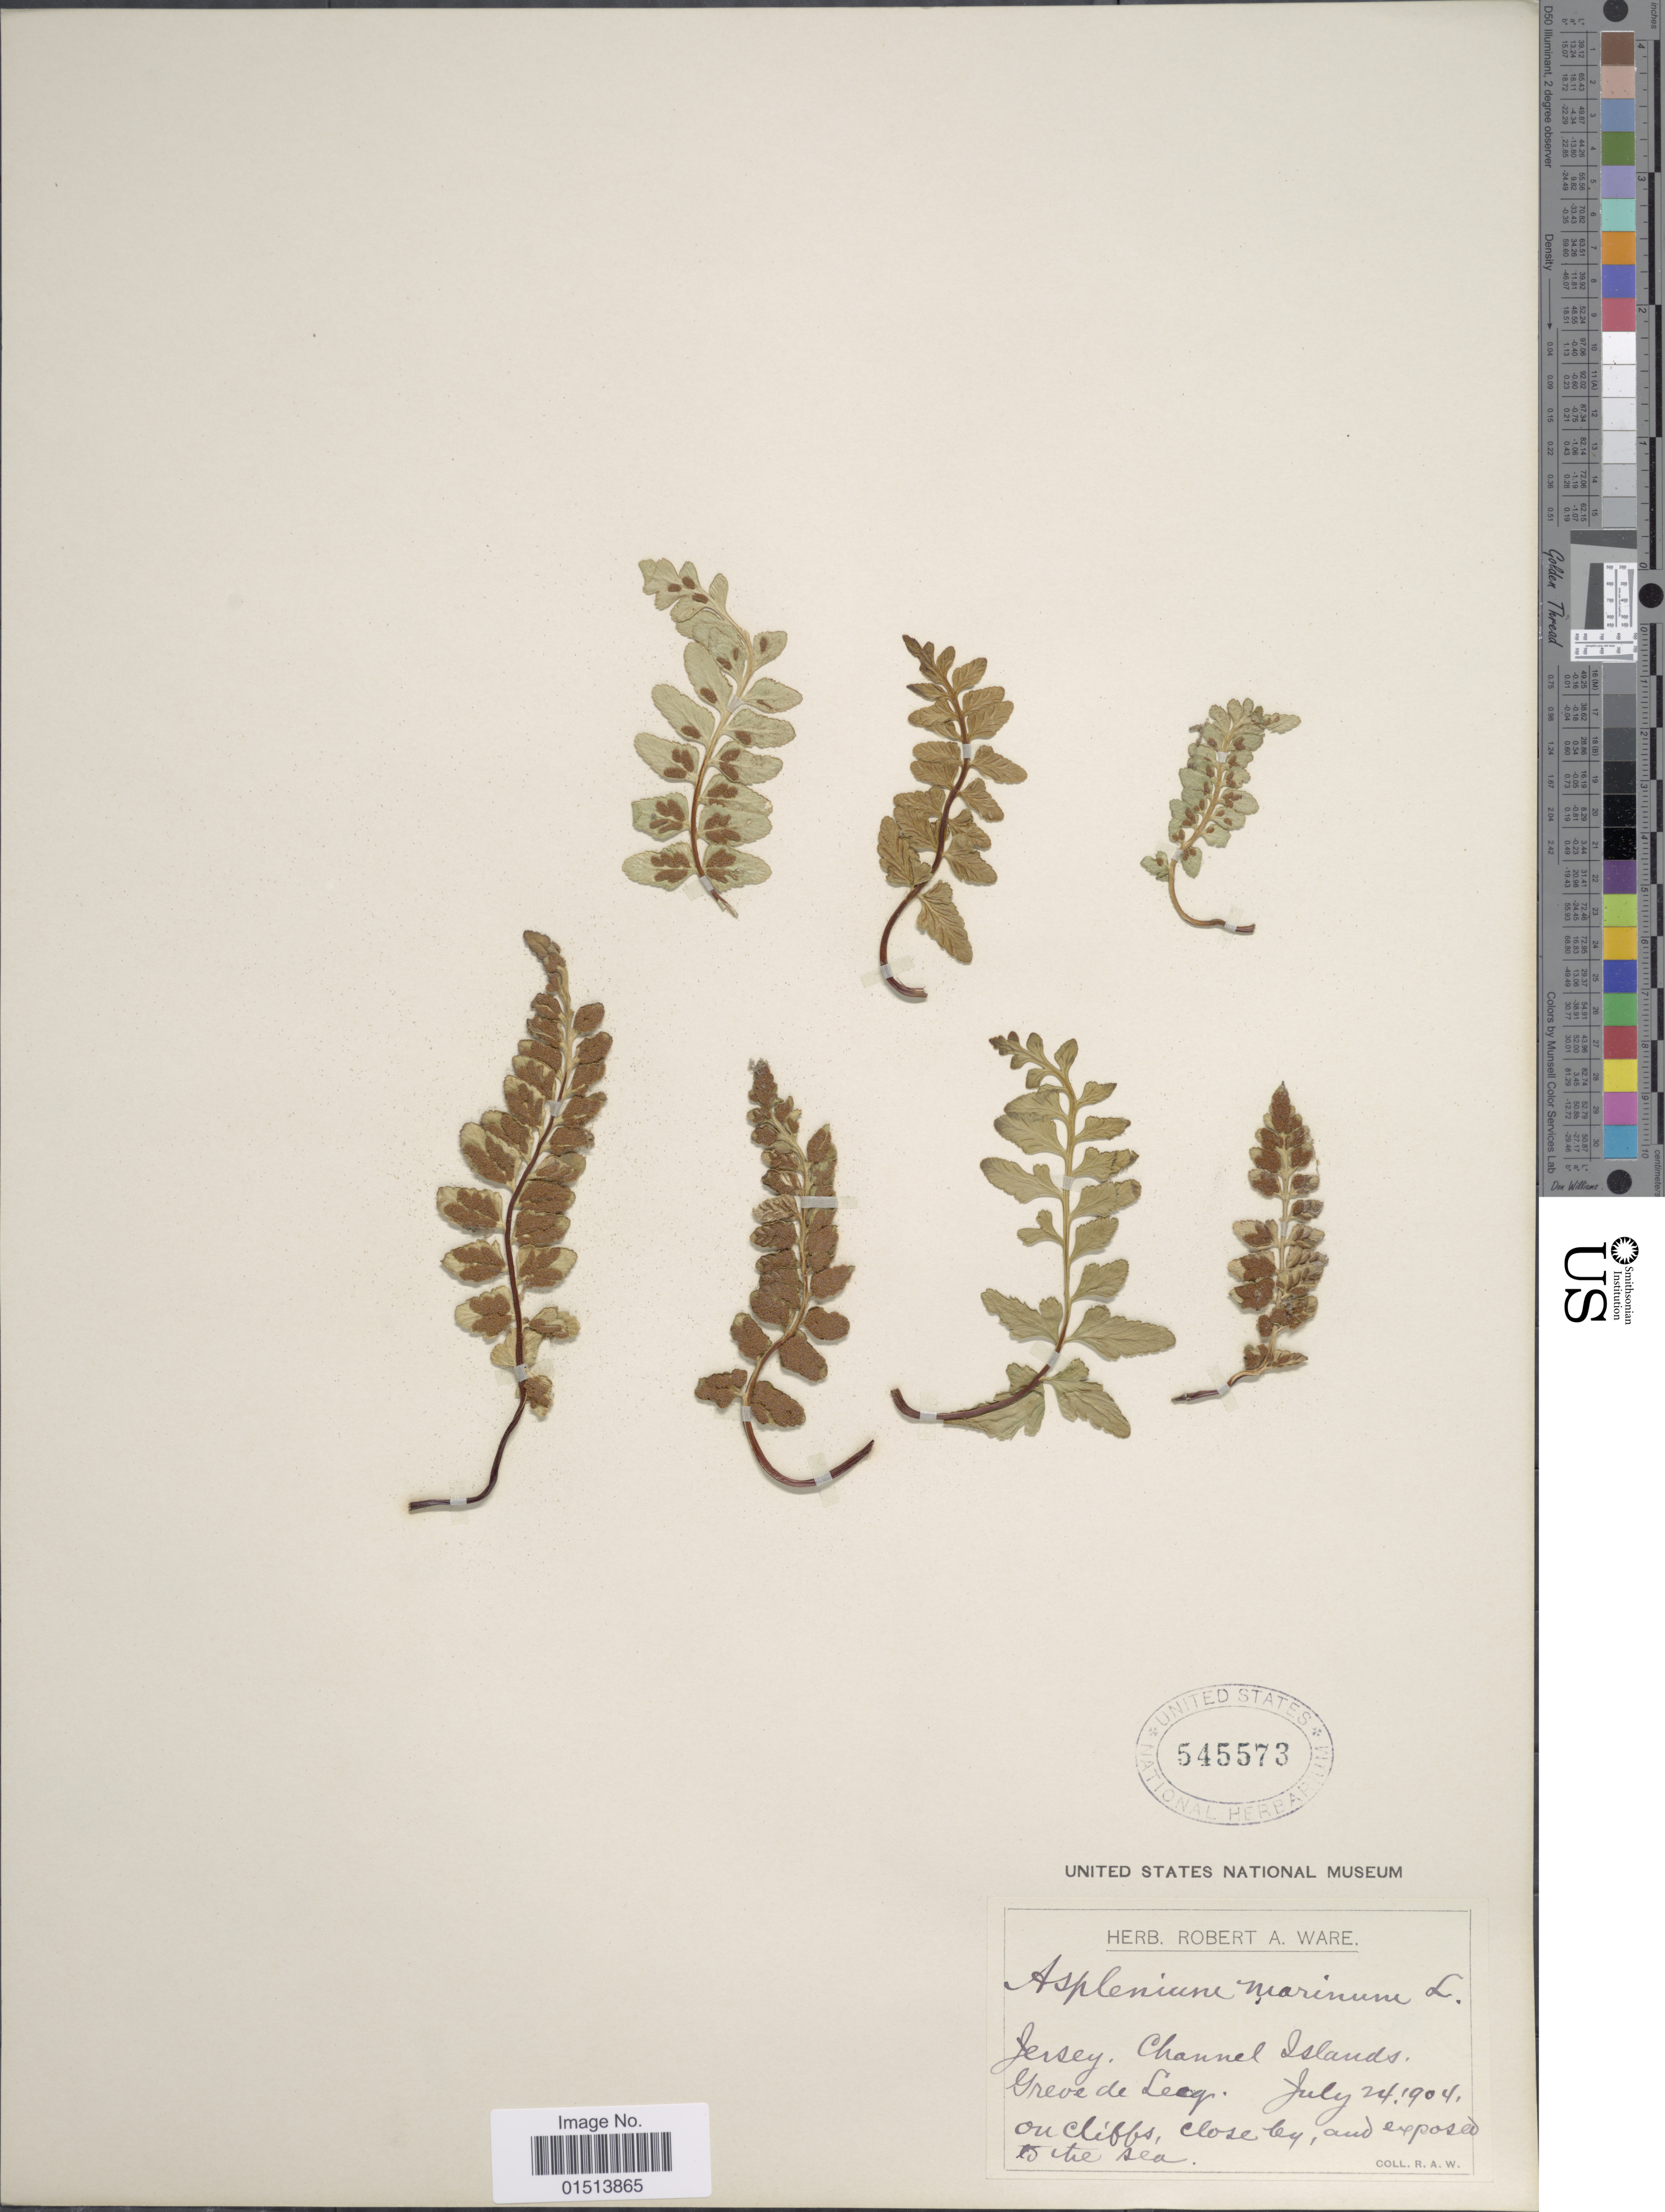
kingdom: Plantae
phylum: Tracheophyta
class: Polypodiopsida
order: Polypodiales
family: Aspleniaceae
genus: Asplenium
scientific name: Asplenium marinum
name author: L.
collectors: R. Ware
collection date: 1904-07-24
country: United Kingdom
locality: Jersey, Channel Islands, Greve de Leg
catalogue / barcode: US 545573